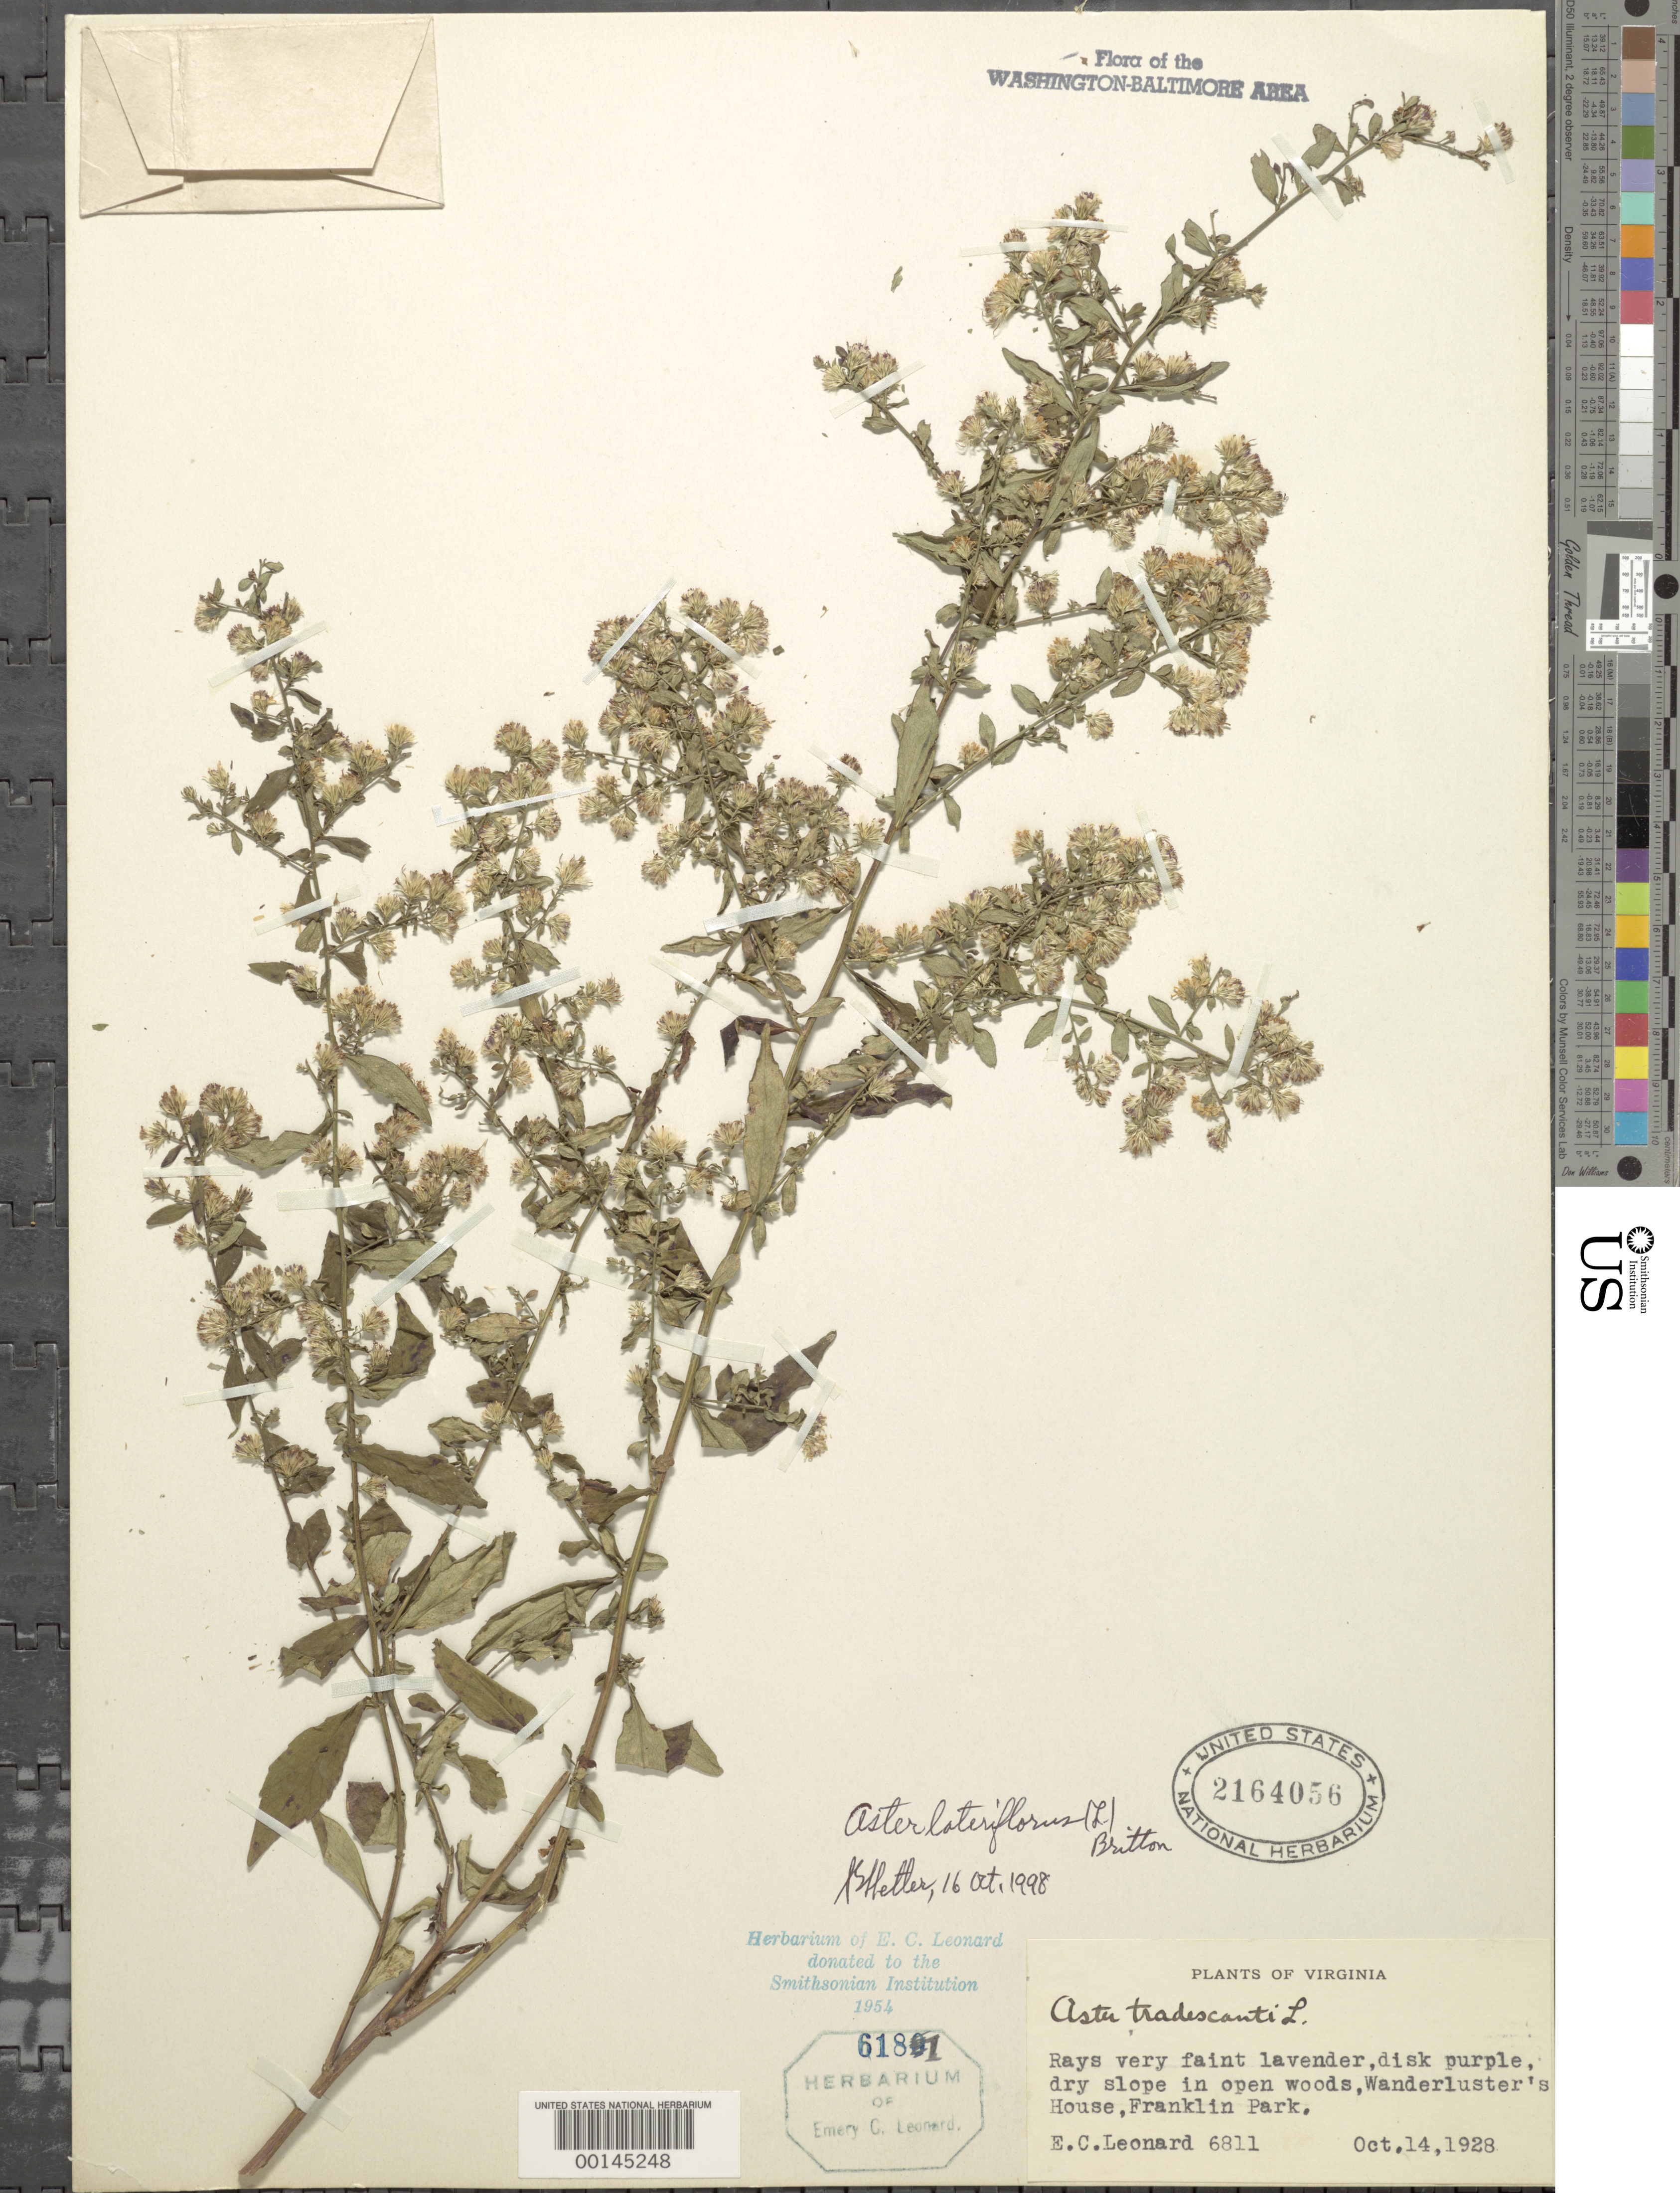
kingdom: Plantae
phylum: Tracheophyta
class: Magnoliopsida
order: Asterales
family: Asteraceae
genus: Symphyotrichum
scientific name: Symphyotrichum lateriflorum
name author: (L.) Á. Löve & D. Löve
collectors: E. C. Leonard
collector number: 6811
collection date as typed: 14 Oct 1928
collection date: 1928-10-14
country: United States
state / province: Virginia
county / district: Fairfax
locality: Wanderlusters House, Franklin Park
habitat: Dry slope in open woods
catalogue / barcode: US 2164056